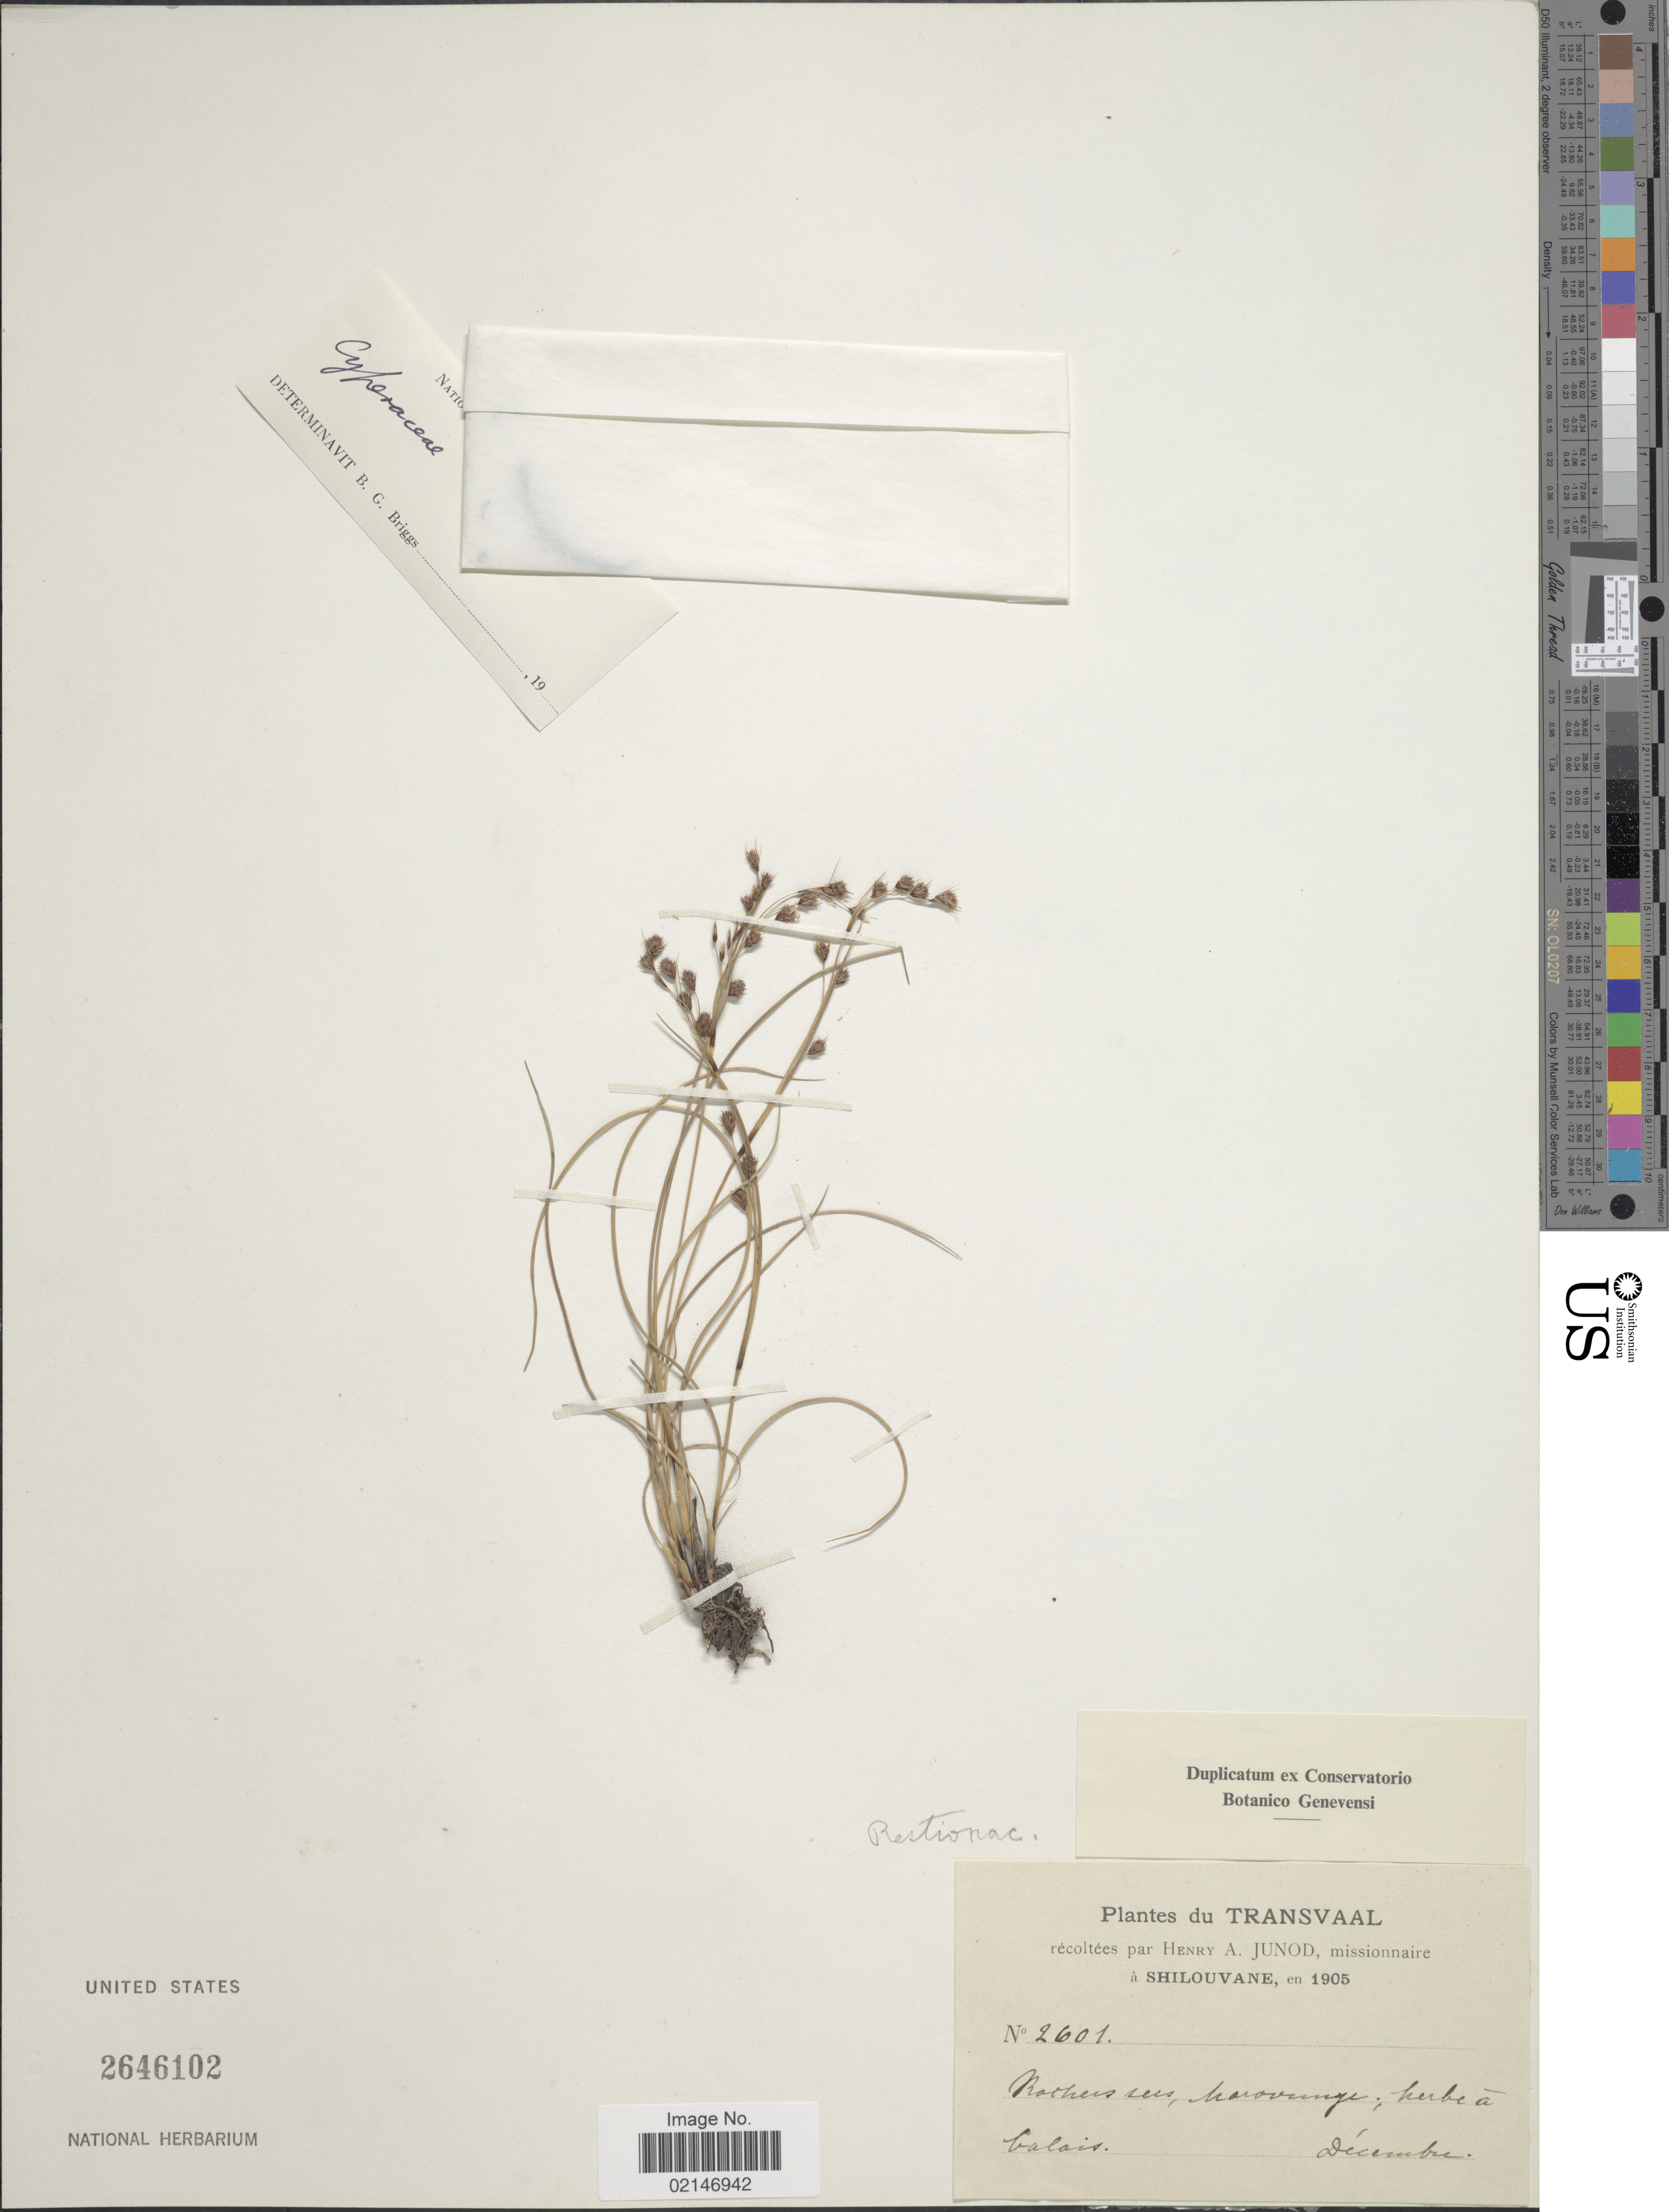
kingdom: Plantae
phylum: Tracheophyta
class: Liliopsida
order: Poales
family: Cyperaceae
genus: Coleochloa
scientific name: Coleochloa setifera subsp. setifera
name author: (Ridl.) Gilly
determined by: Strong, Mark T., (BOT), Smithsonian Institution - National Museum of Natural History (UNITED STATES)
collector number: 2601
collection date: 1905-12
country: South Africa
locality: Transvaal, Rothers sus, Marovunge; herbe a balais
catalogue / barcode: US 2646102